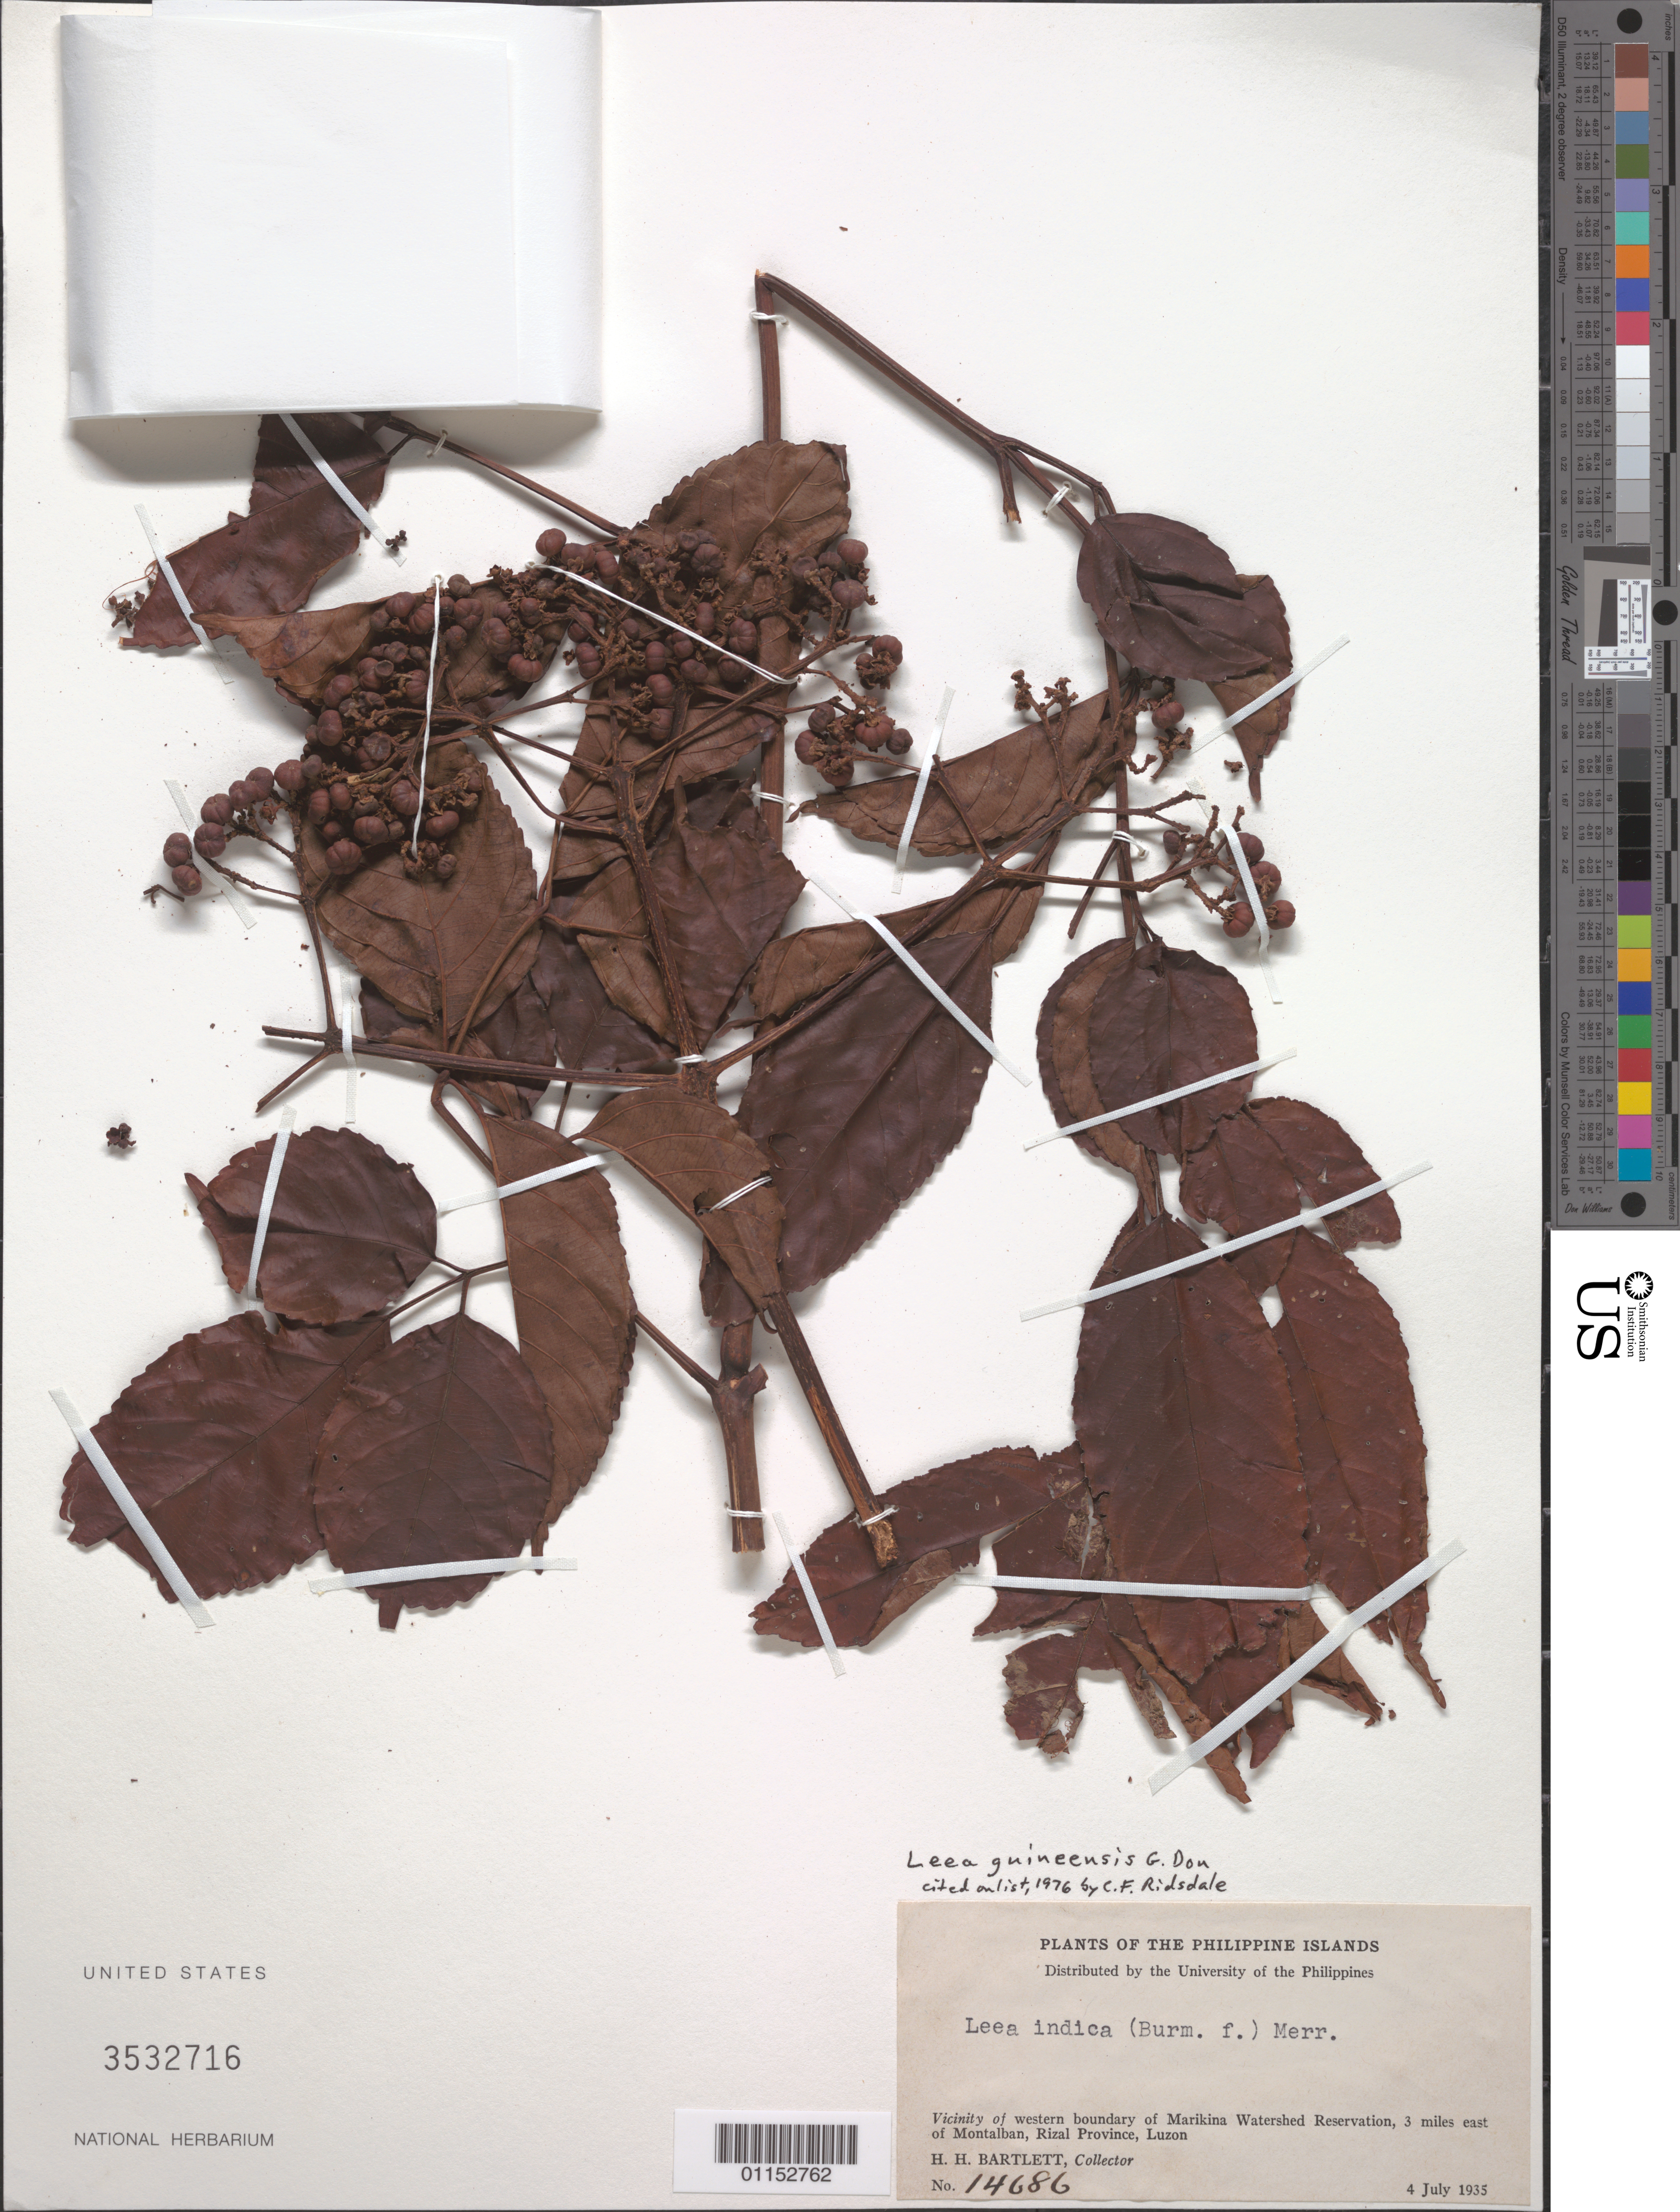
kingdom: Plantae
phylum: Tracheophyta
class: Magnoliopsida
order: Vitales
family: Vitaceae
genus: Leea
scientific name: Leea guineensis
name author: G. Don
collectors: H. H. Bartlett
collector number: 14686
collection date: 1935-07-04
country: Philippines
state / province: Calabarzon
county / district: Rizal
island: Luzon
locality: Vicinity of W boundary of Marikina Watershed Reservation, 3 mi E of Montalban, Luzon.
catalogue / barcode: US 3532716